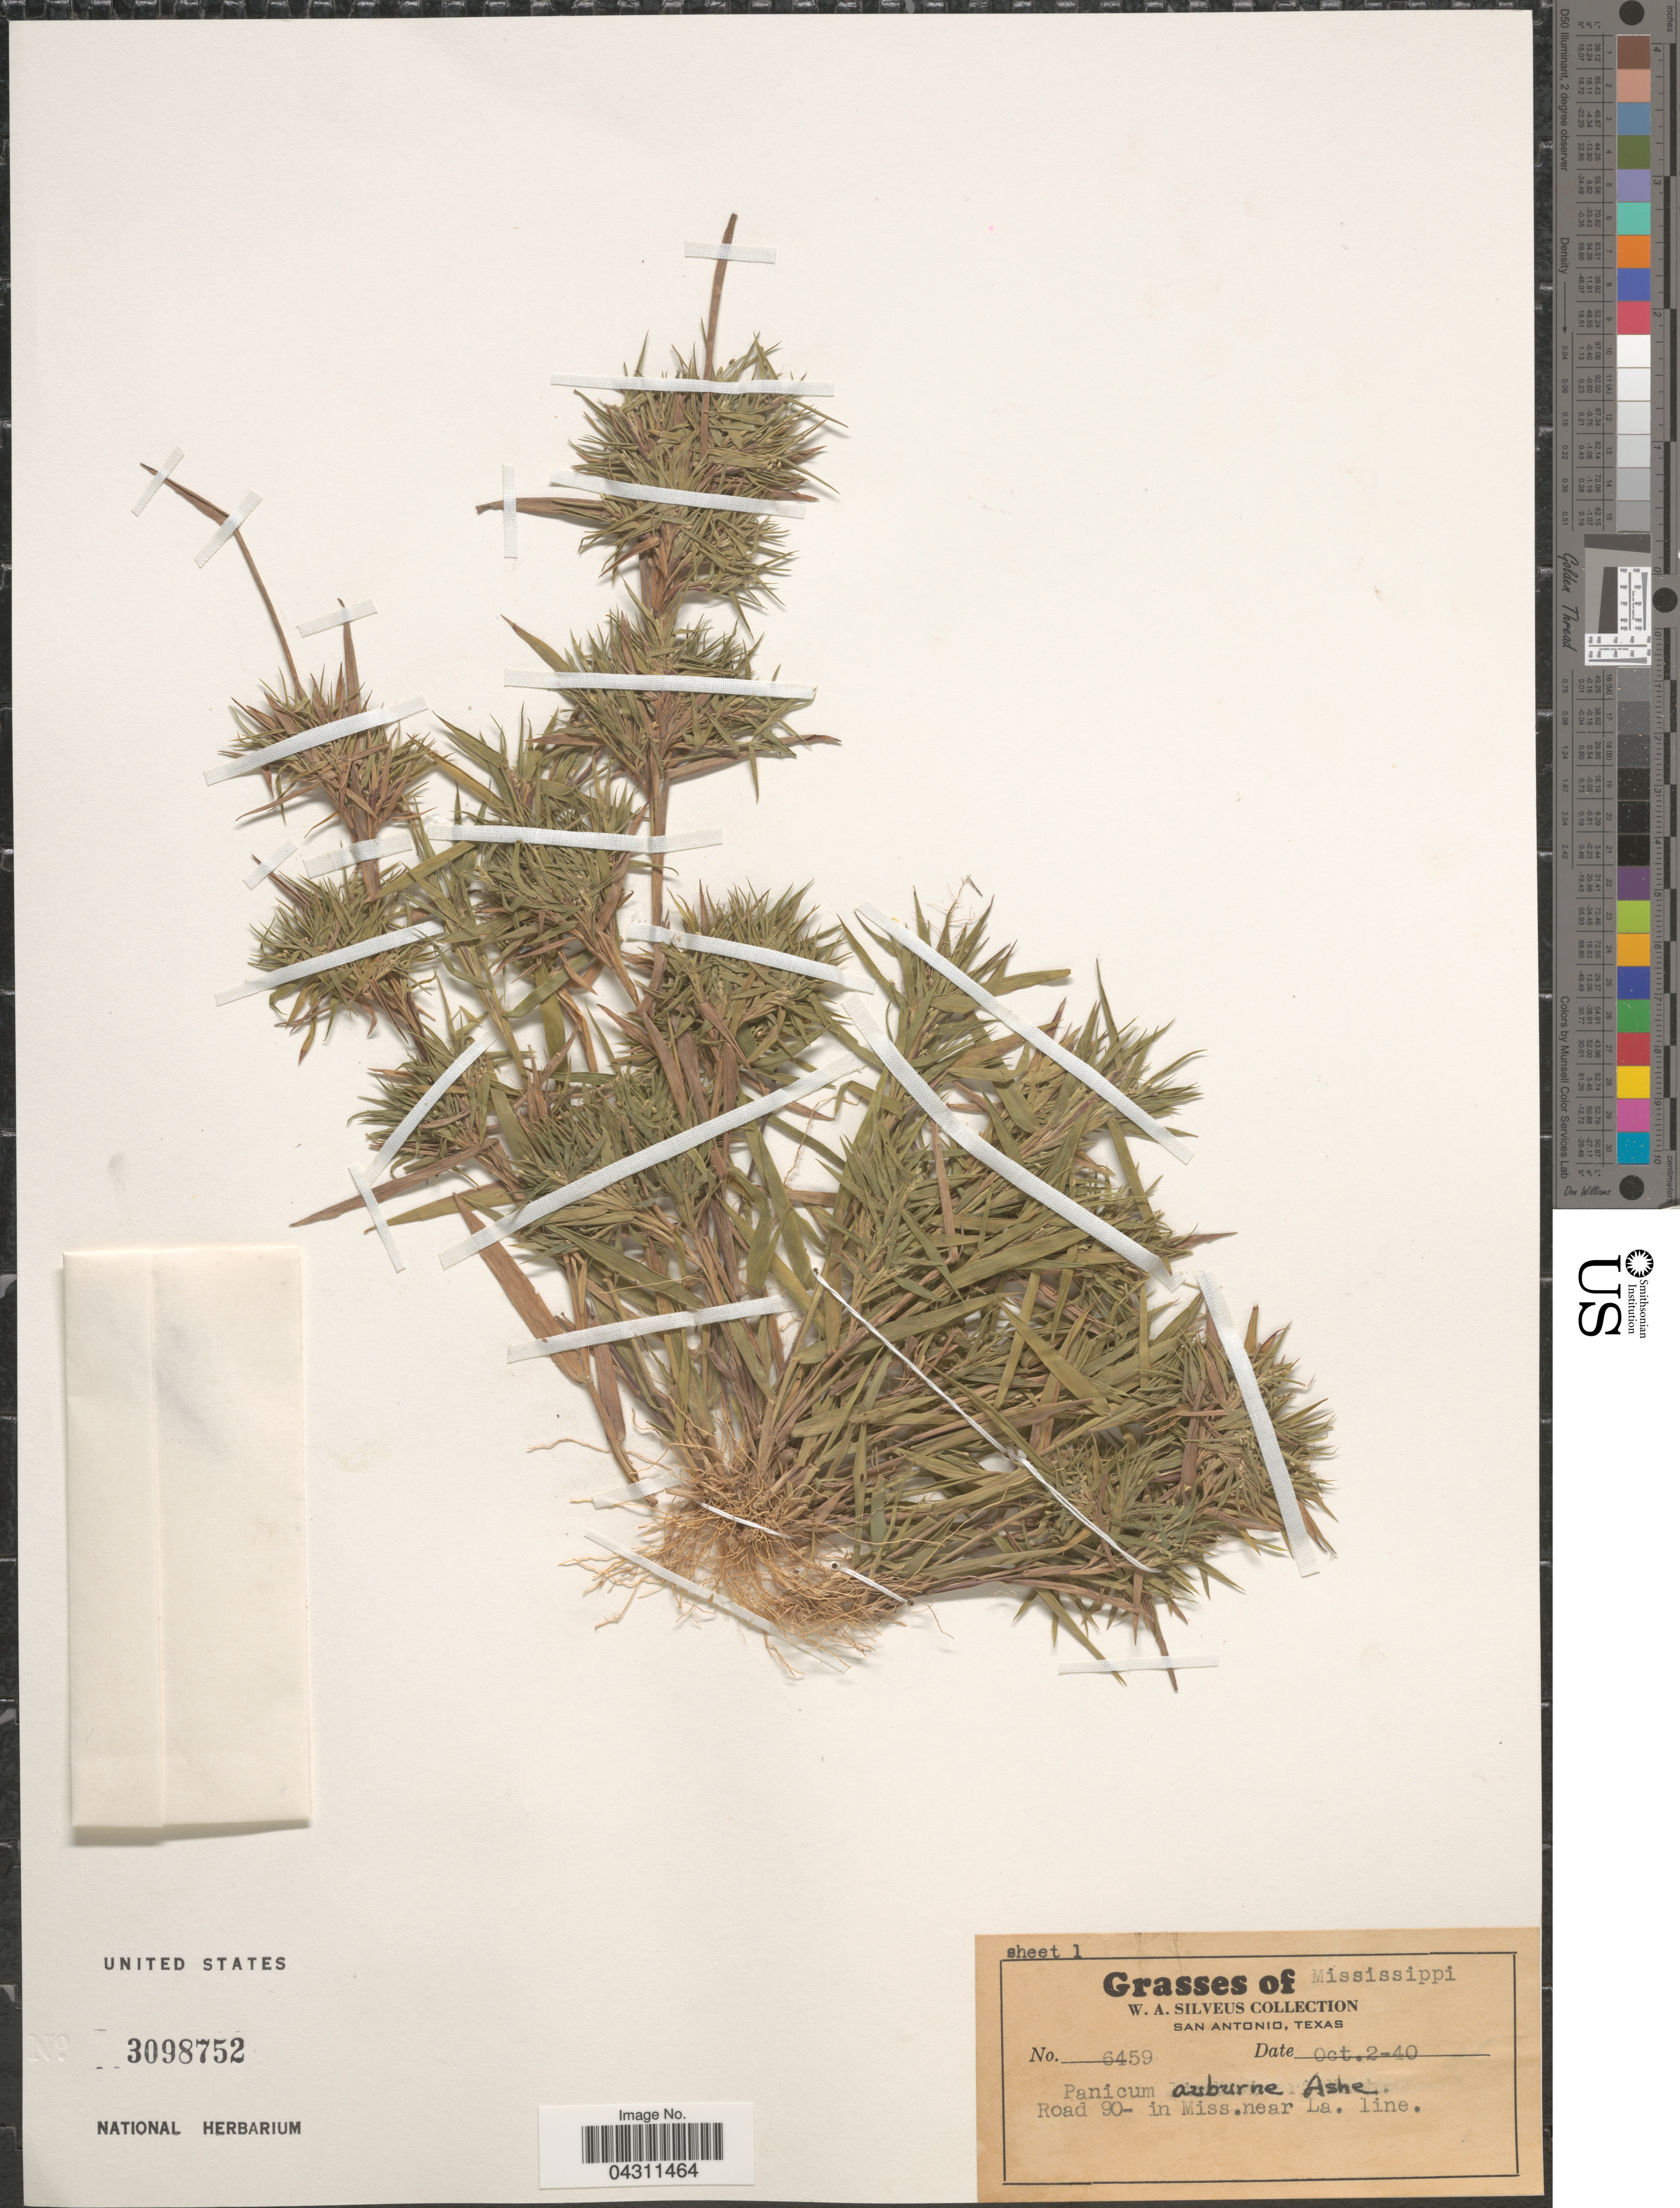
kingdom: Plantae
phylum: Tracheophyta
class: Liliopsida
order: Poales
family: Poaceae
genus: Dichanthelium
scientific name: Dichanthelium sphaerocarpon var. sphaerocarpon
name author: (Elliott) Gould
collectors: W. Silveus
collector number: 6459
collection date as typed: Transcribed d/m/y: 2/10/40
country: United States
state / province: Mississippi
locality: Road 90-in Miss. near La. line.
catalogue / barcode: US 3098752